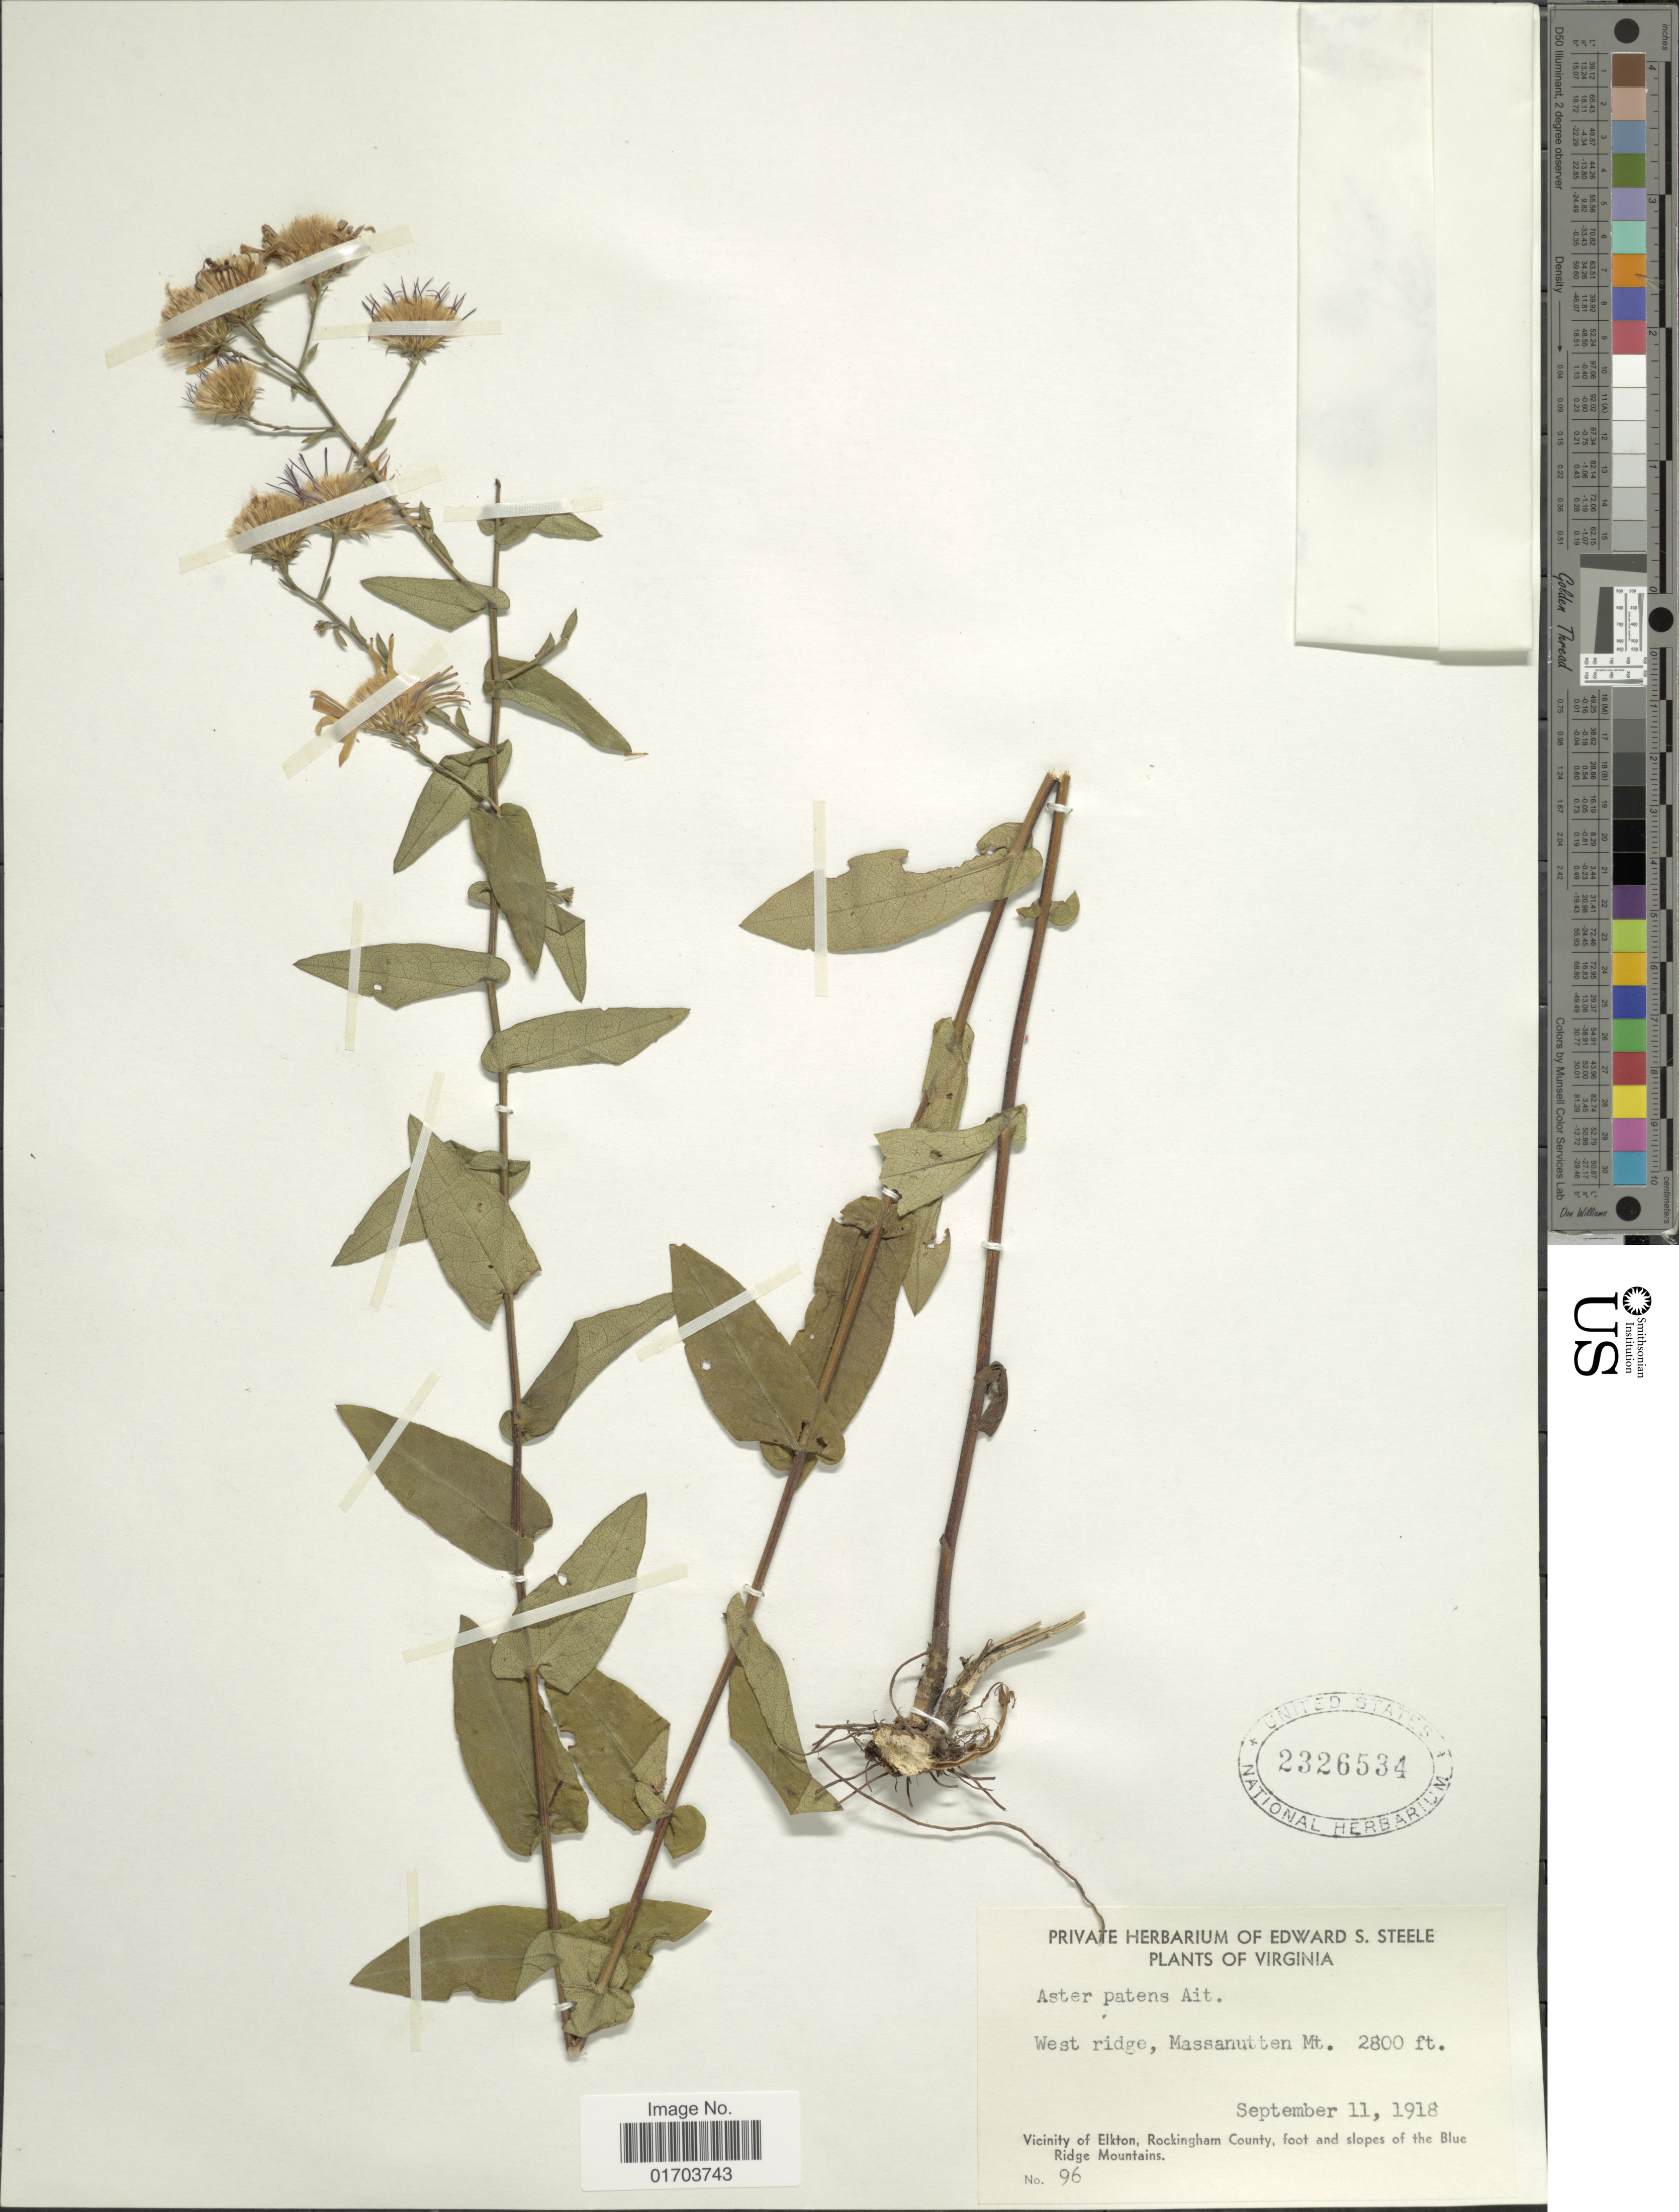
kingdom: Plantae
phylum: Tracheophyta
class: Magnoliopsida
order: Asterales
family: Asteraceae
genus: Symphyotrichum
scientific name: Symphyotrichum undulatum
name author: (L.) G.L. Nesom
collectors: ex herb. Edward S. Steele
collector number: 96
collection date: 1918-09-11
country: United States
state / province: Virginia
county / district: Rockingham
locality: West ridge, Massanutten Mt, Vicinity of Elkton, Rockingham County, foot and slopes of the Blue Ridge Mountain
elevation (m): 853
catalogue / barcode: US 2326534